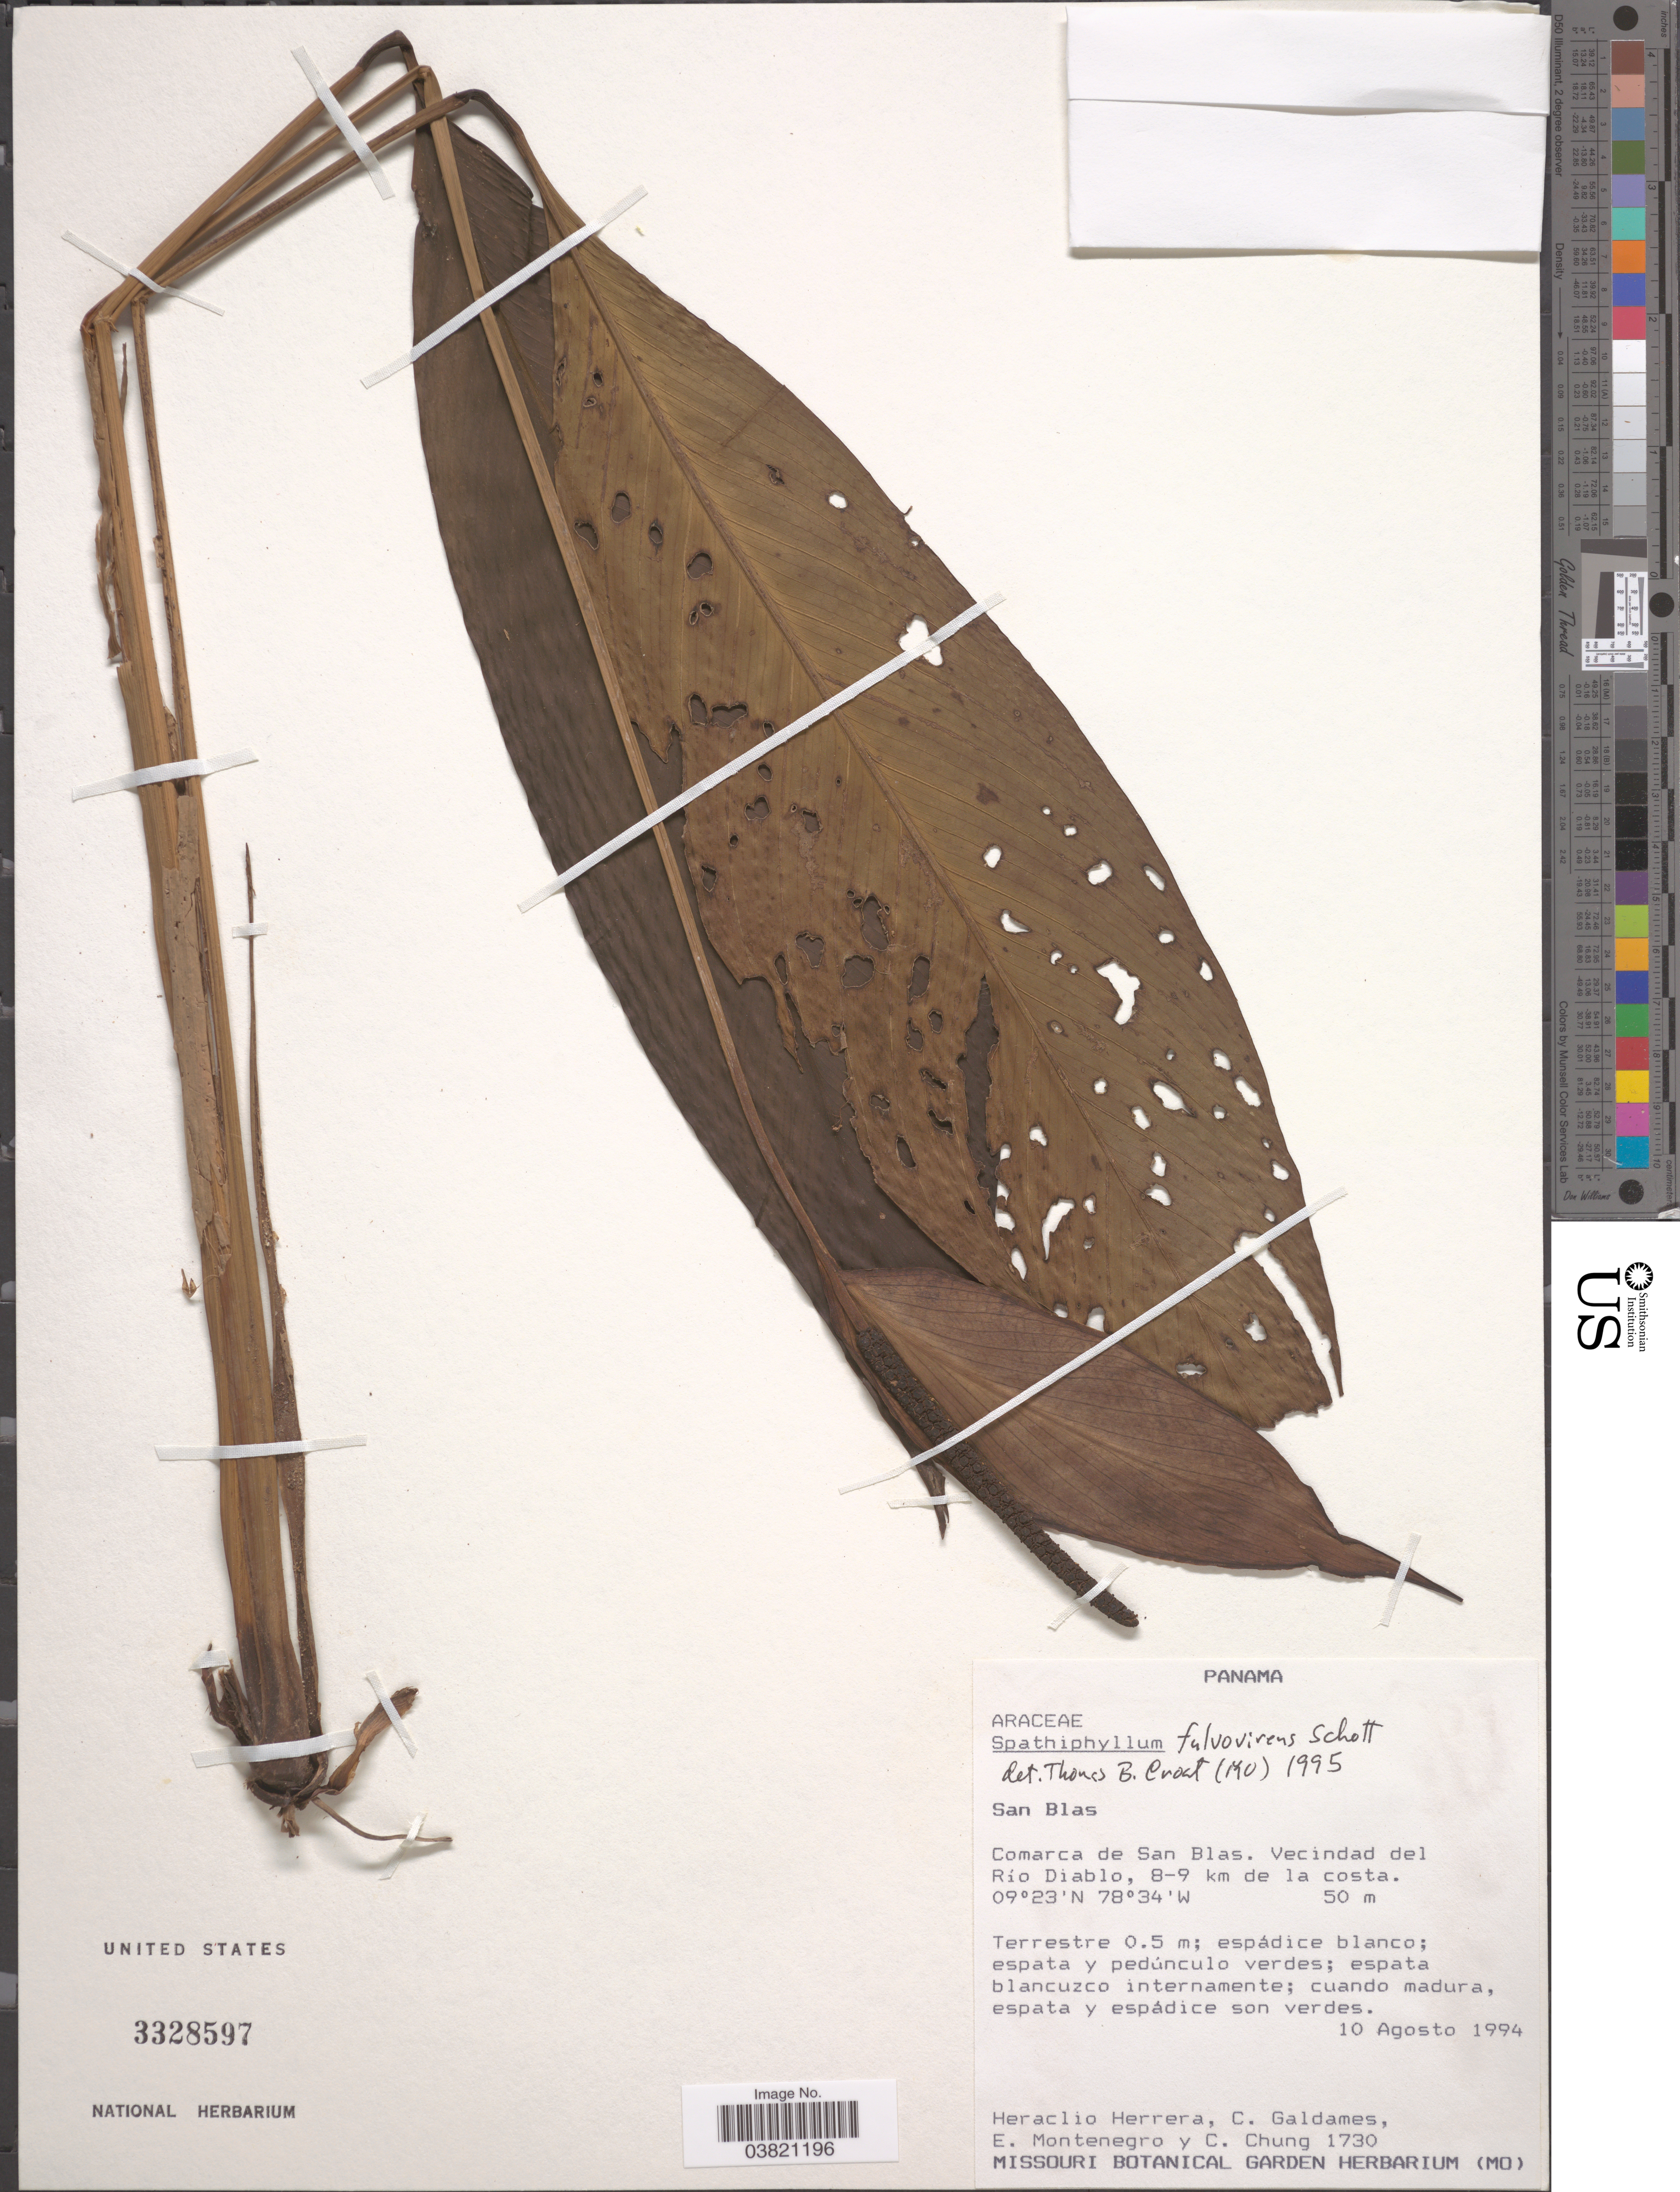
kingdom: Plantae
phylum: Tracheophyta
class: Liliopsida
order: Alismatales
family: Araceae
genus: Spathiphyllum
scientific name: Spathiphyllum fulvovirens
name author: Schott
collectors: H. Herrera, C. Galdames, E. Montenegro & C. Chung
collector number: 1730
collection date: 1994-08-10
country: Panama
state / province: Kuna Yala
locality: Comarca de San Blas. Vecindad del Río Diablo, 8-9 km de la costa.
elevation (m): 50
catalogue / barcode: US 3328597